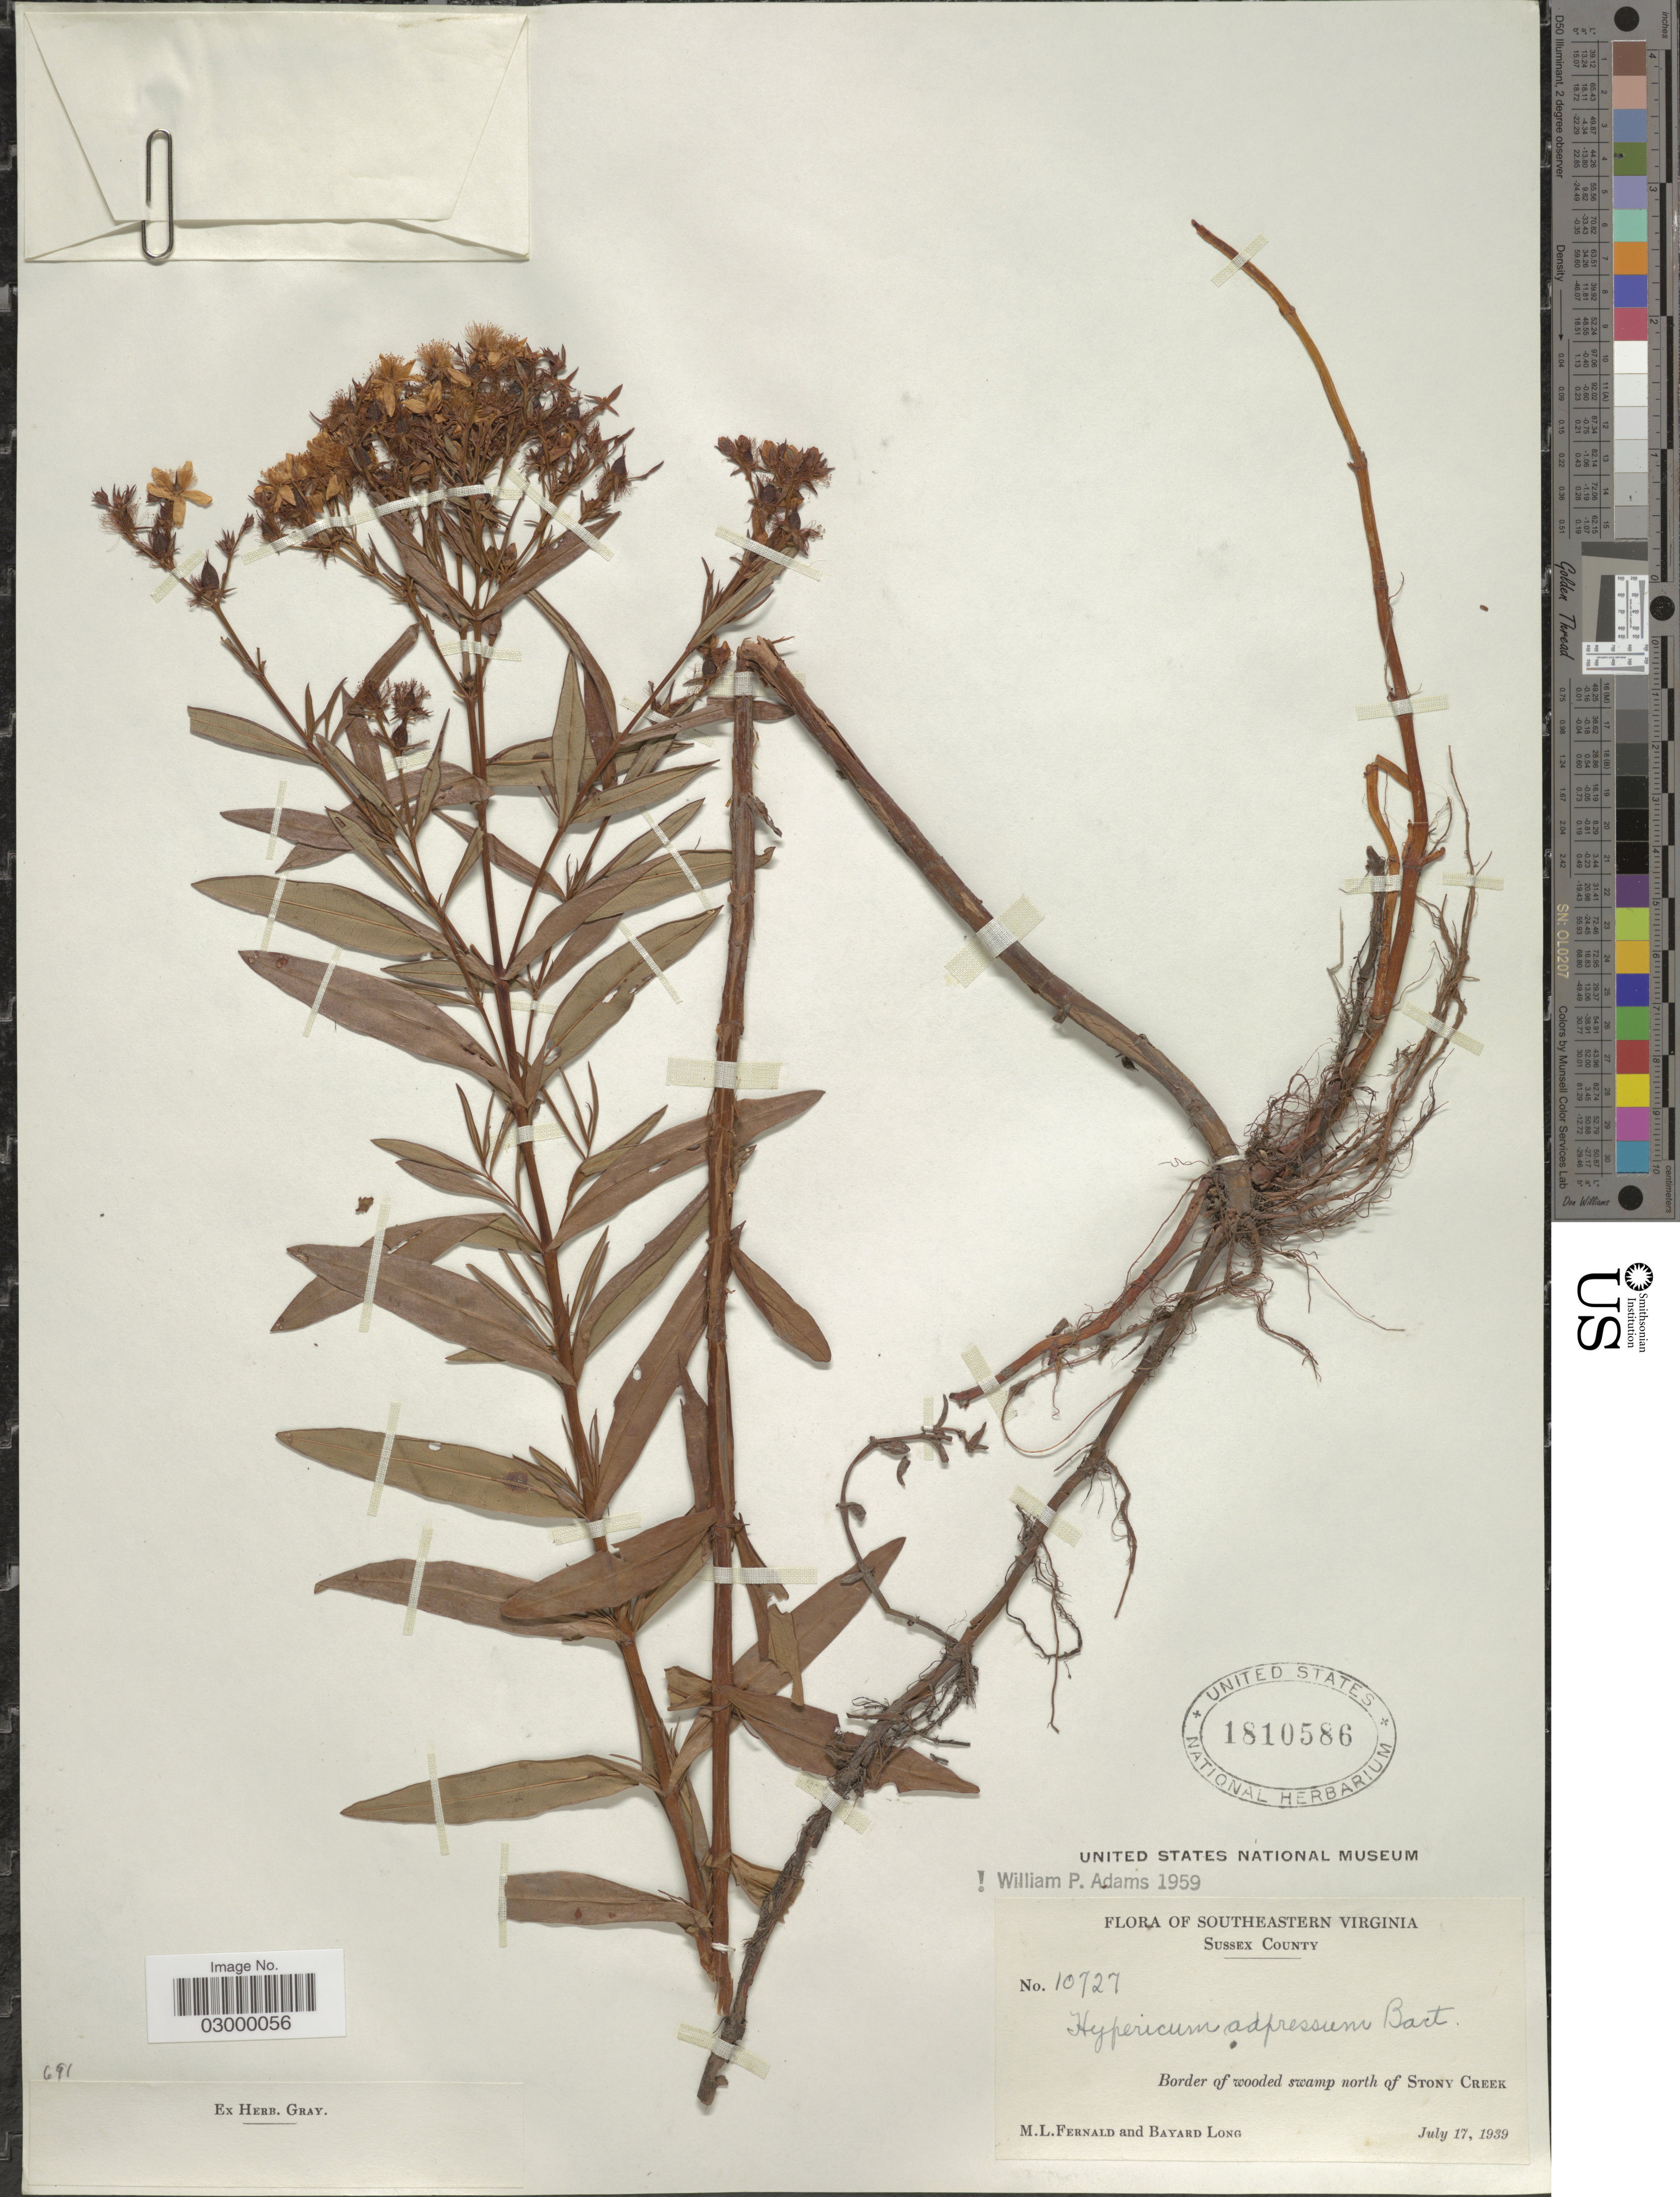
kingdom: Plantae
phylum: Tracheophyta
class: Magnoliopsida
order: Malpighiales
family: Hypericaceae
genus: Hypericum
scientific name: Hypericum adpressum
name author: W.P.C. Barton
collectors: M. L. Fernald & B. Long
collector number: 10727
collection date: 1939-07-17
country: United States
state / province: Virginia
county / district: Sussex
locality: Southeastern Virginia, Sussex County. Border of wooded swamp north of Stony Creek.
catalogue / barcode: US 1810586